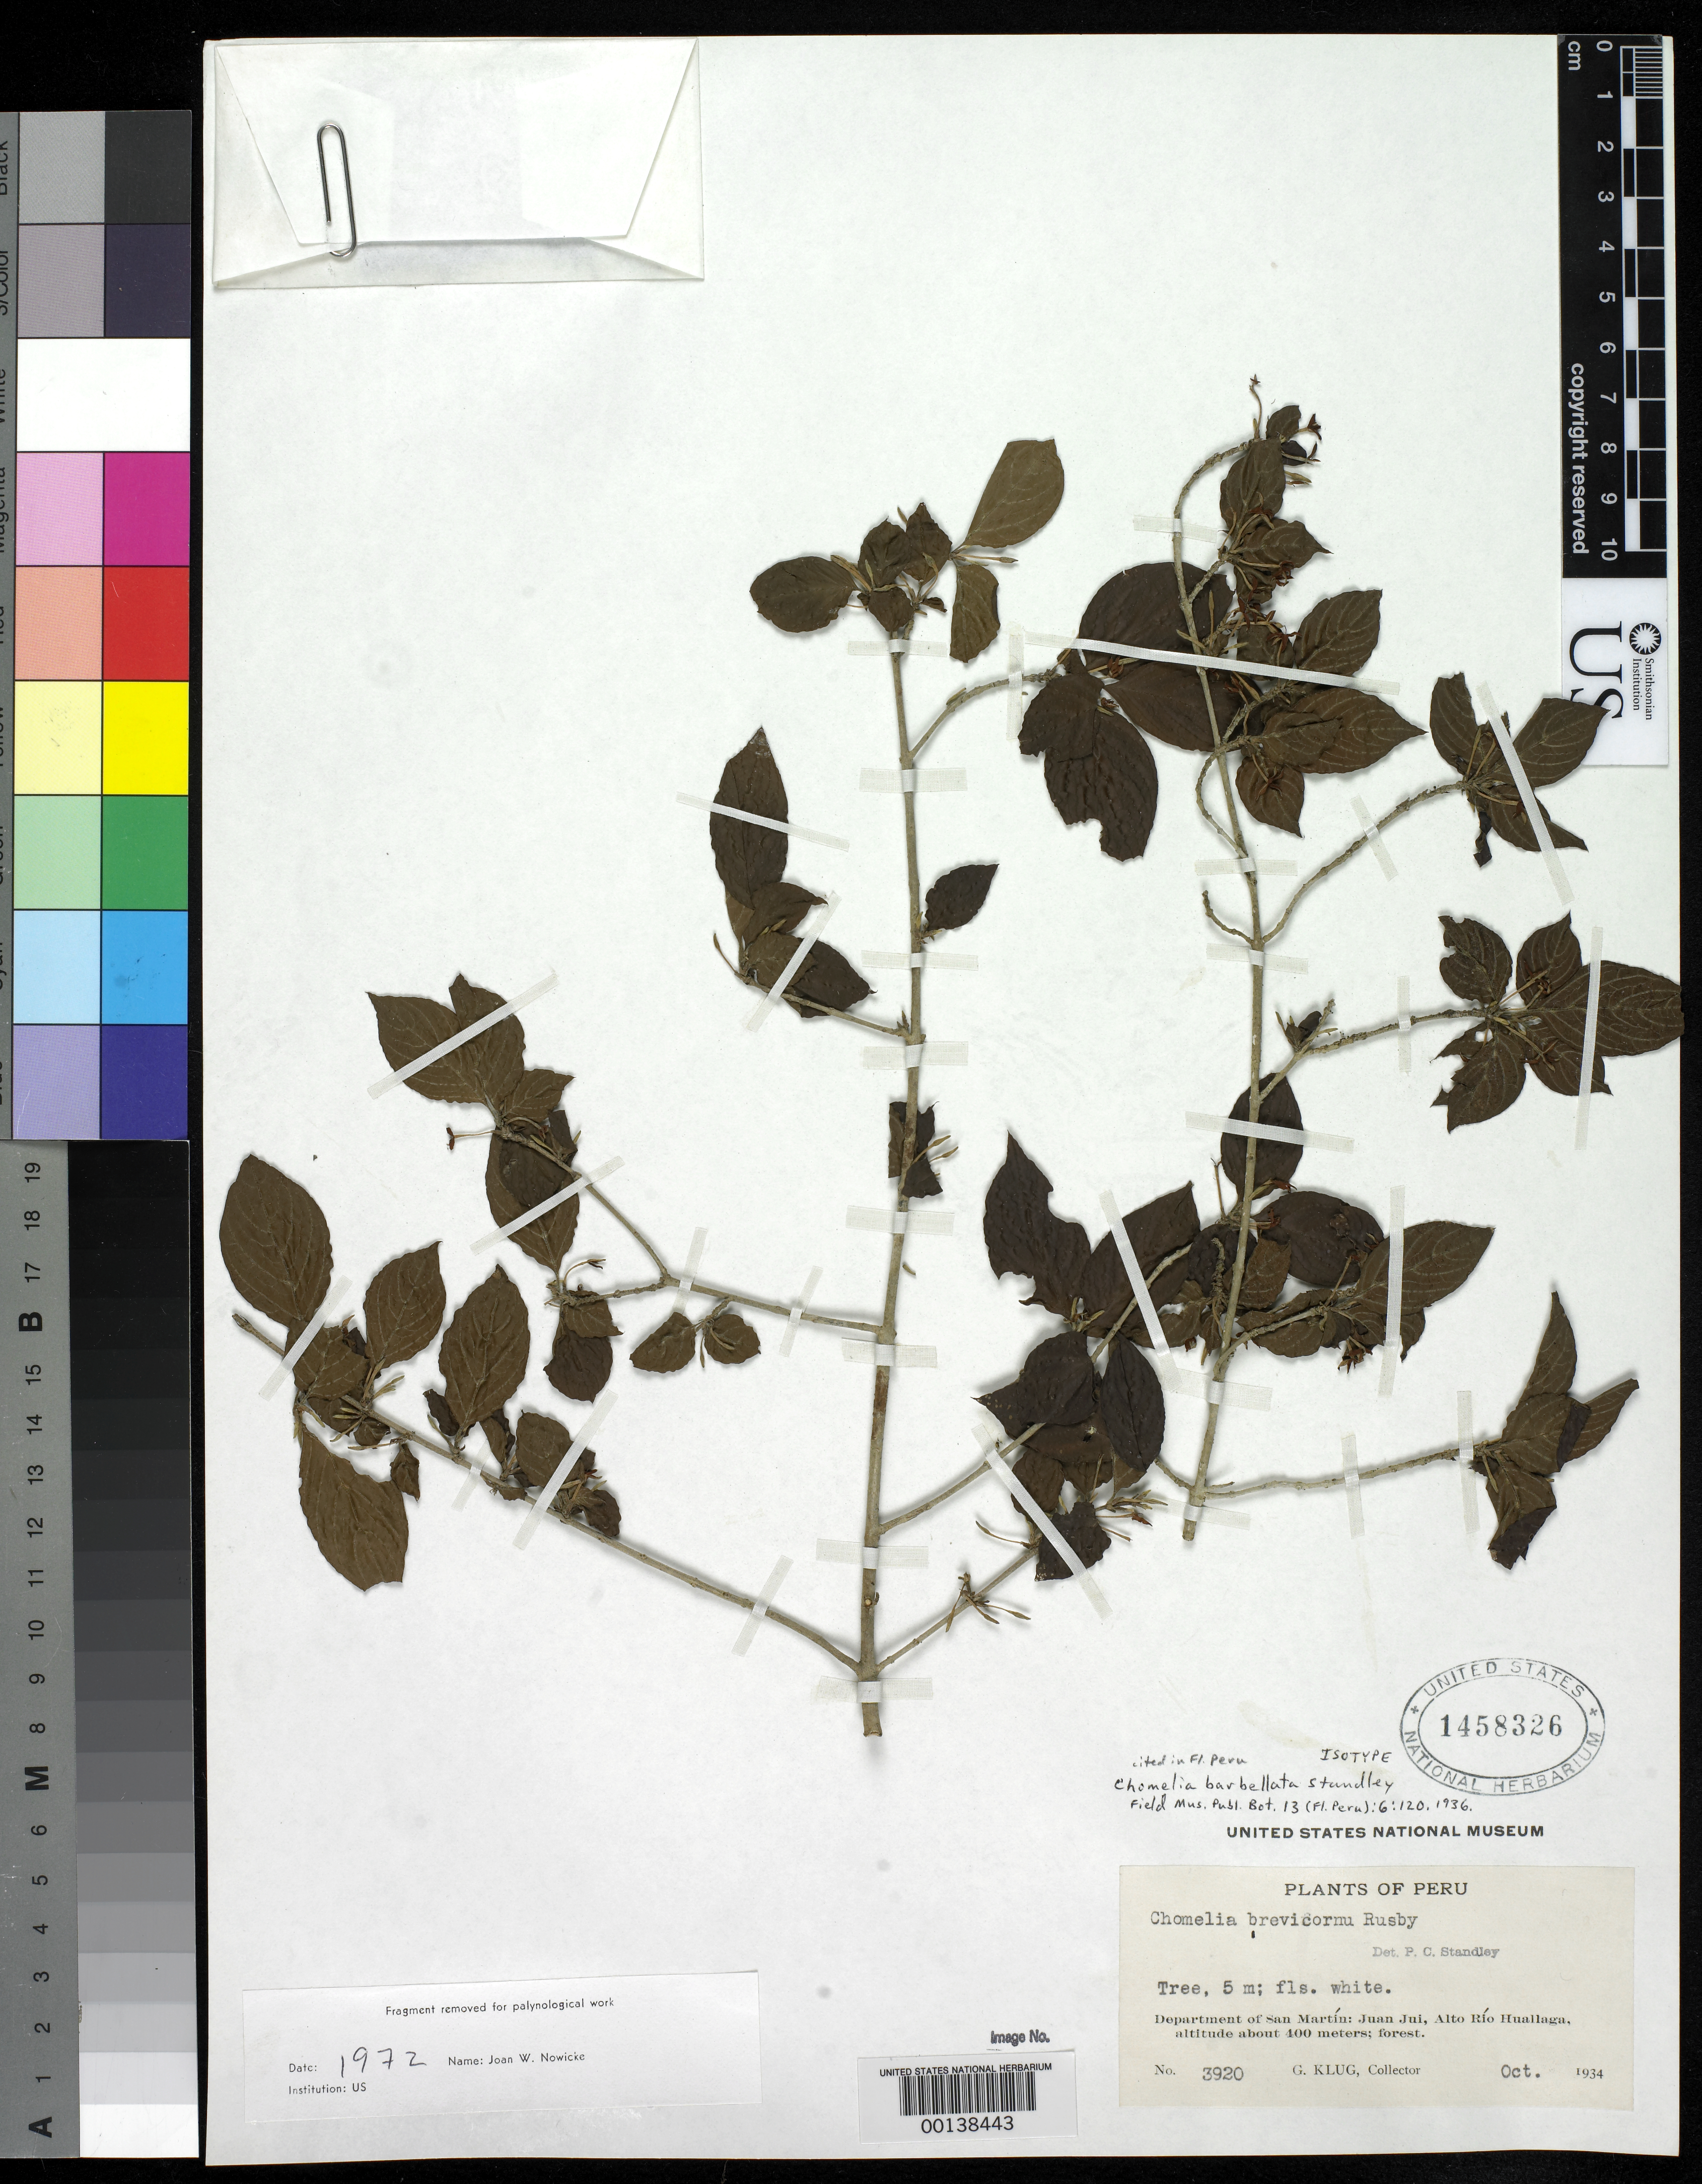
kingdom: Plantae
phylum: Tracheophyta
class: Magnoliopsida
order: Gentianales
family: Rubiaceae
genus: Chomelia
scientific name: Chomelia barbellata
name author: Standl.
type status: Isotype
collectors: G. Klug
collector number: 3920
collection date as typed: Oct 1934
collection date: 1934-10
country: Peru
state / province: San Martín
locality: Juan Jui, Alto Rio Huallaga.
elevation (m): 400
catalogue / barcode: US 1458326